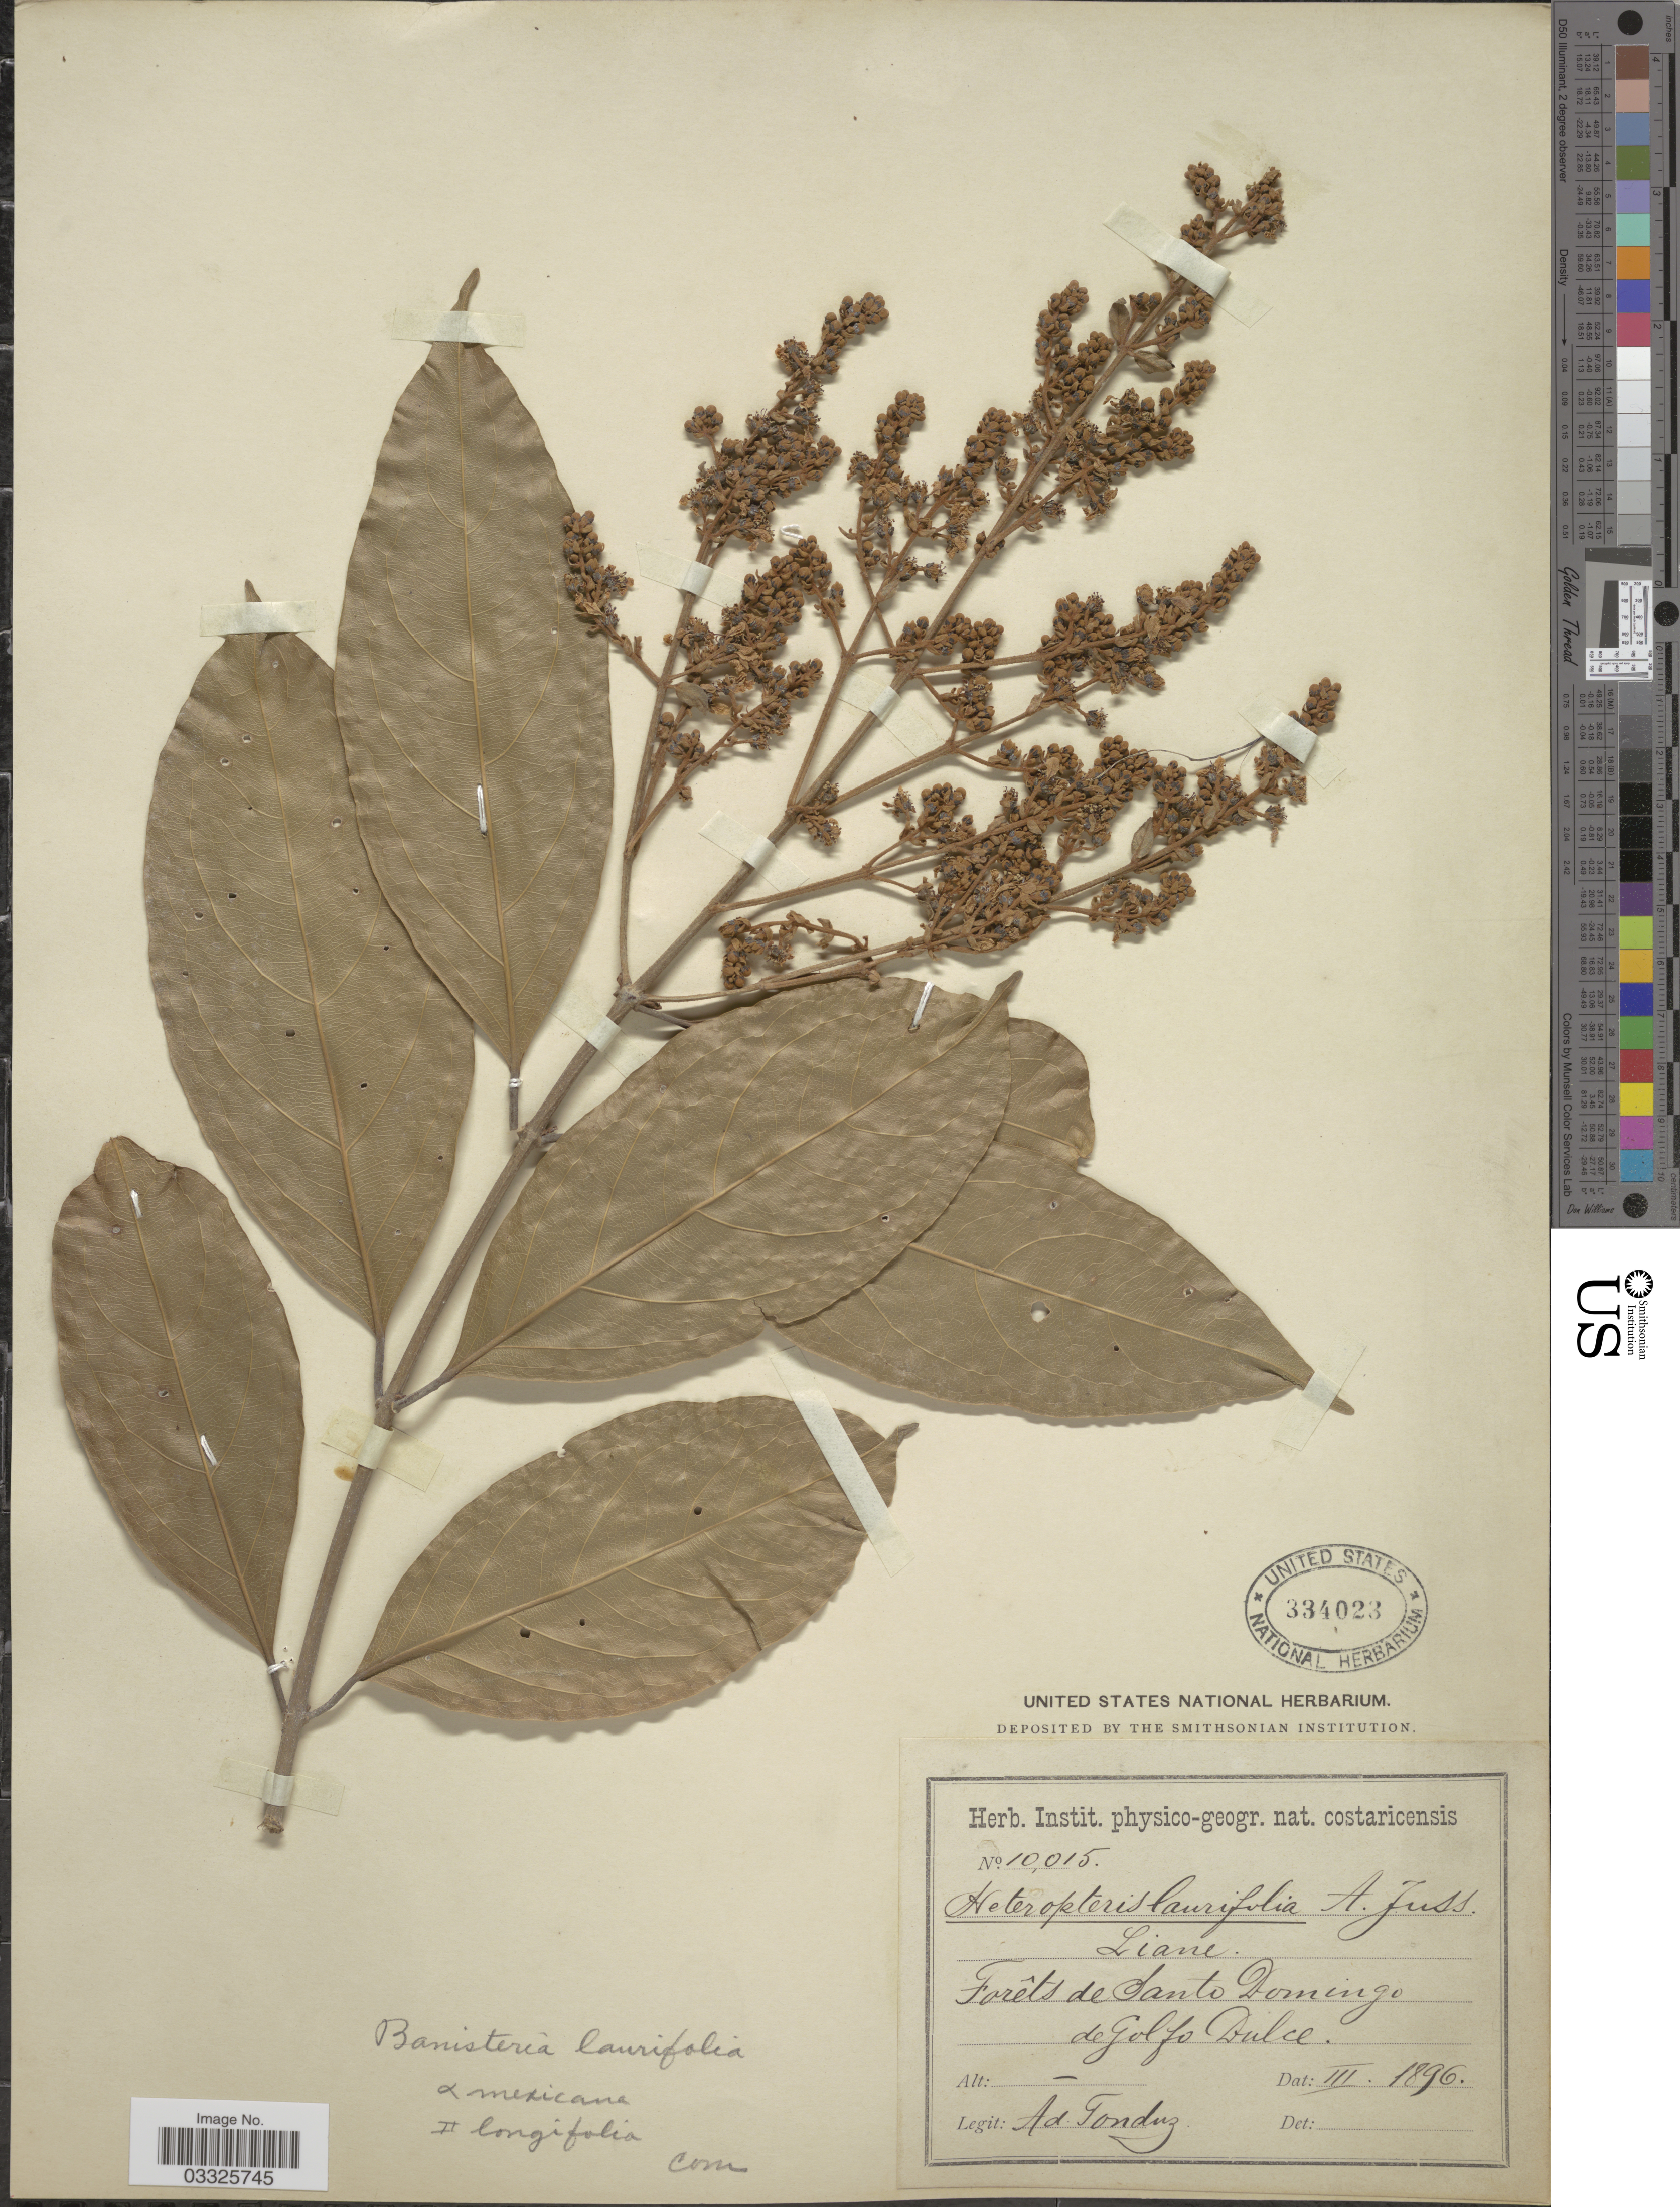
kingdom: Plantae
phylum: Tracheophyta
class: Magnoliopsida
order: Malpighiales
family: Malpighiaceae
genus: Heteropterys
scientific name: Heteropterys laurifolia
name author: (L.) A. Juss.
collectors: A. Tonduz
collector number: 10015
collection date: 1896-03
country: Costa Rica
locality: Forêts de Santo Domingo de Golfo Dulce.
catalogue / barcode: US 334023